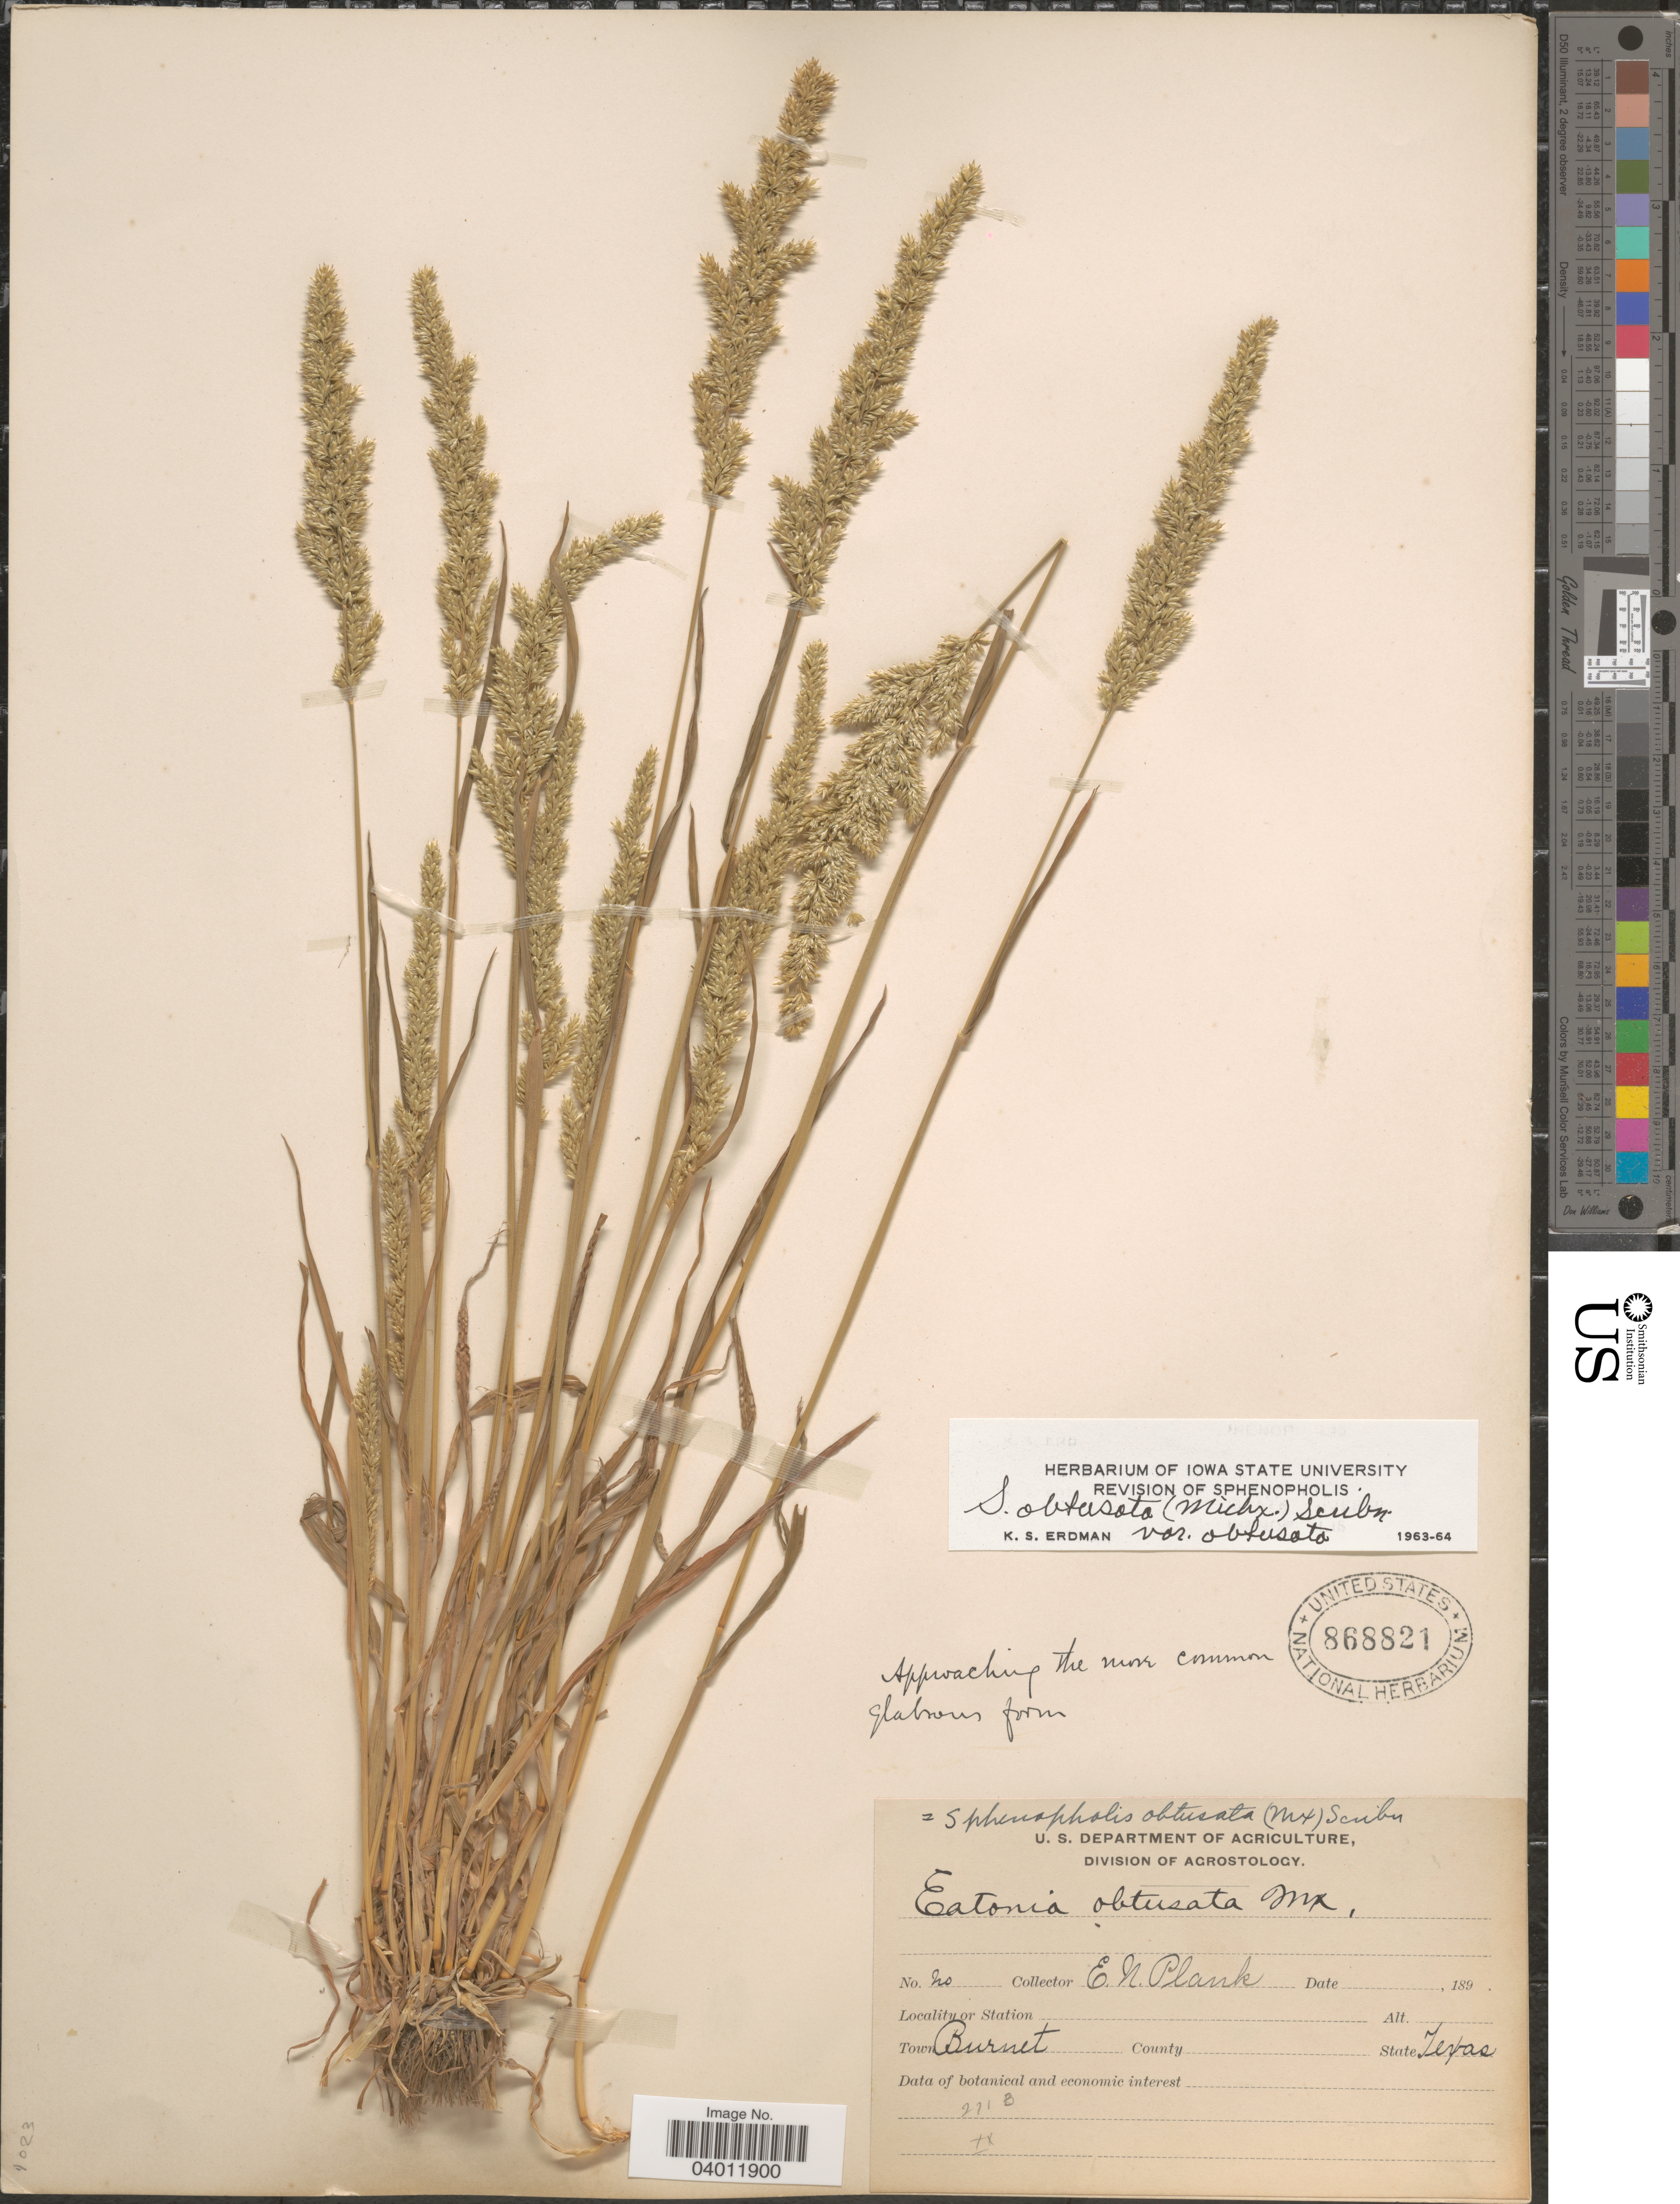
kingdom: Plantae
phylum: Tracheophyta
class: Liliopsida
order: Poales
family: Poaceae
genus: Sphenopholis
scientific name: Sphenopholis obtusata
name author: (Michx.) Scribn.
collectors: E. Plank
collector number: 20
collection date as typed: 189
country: United States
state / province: Texas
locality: Town Burnet.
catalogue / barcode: US 868821